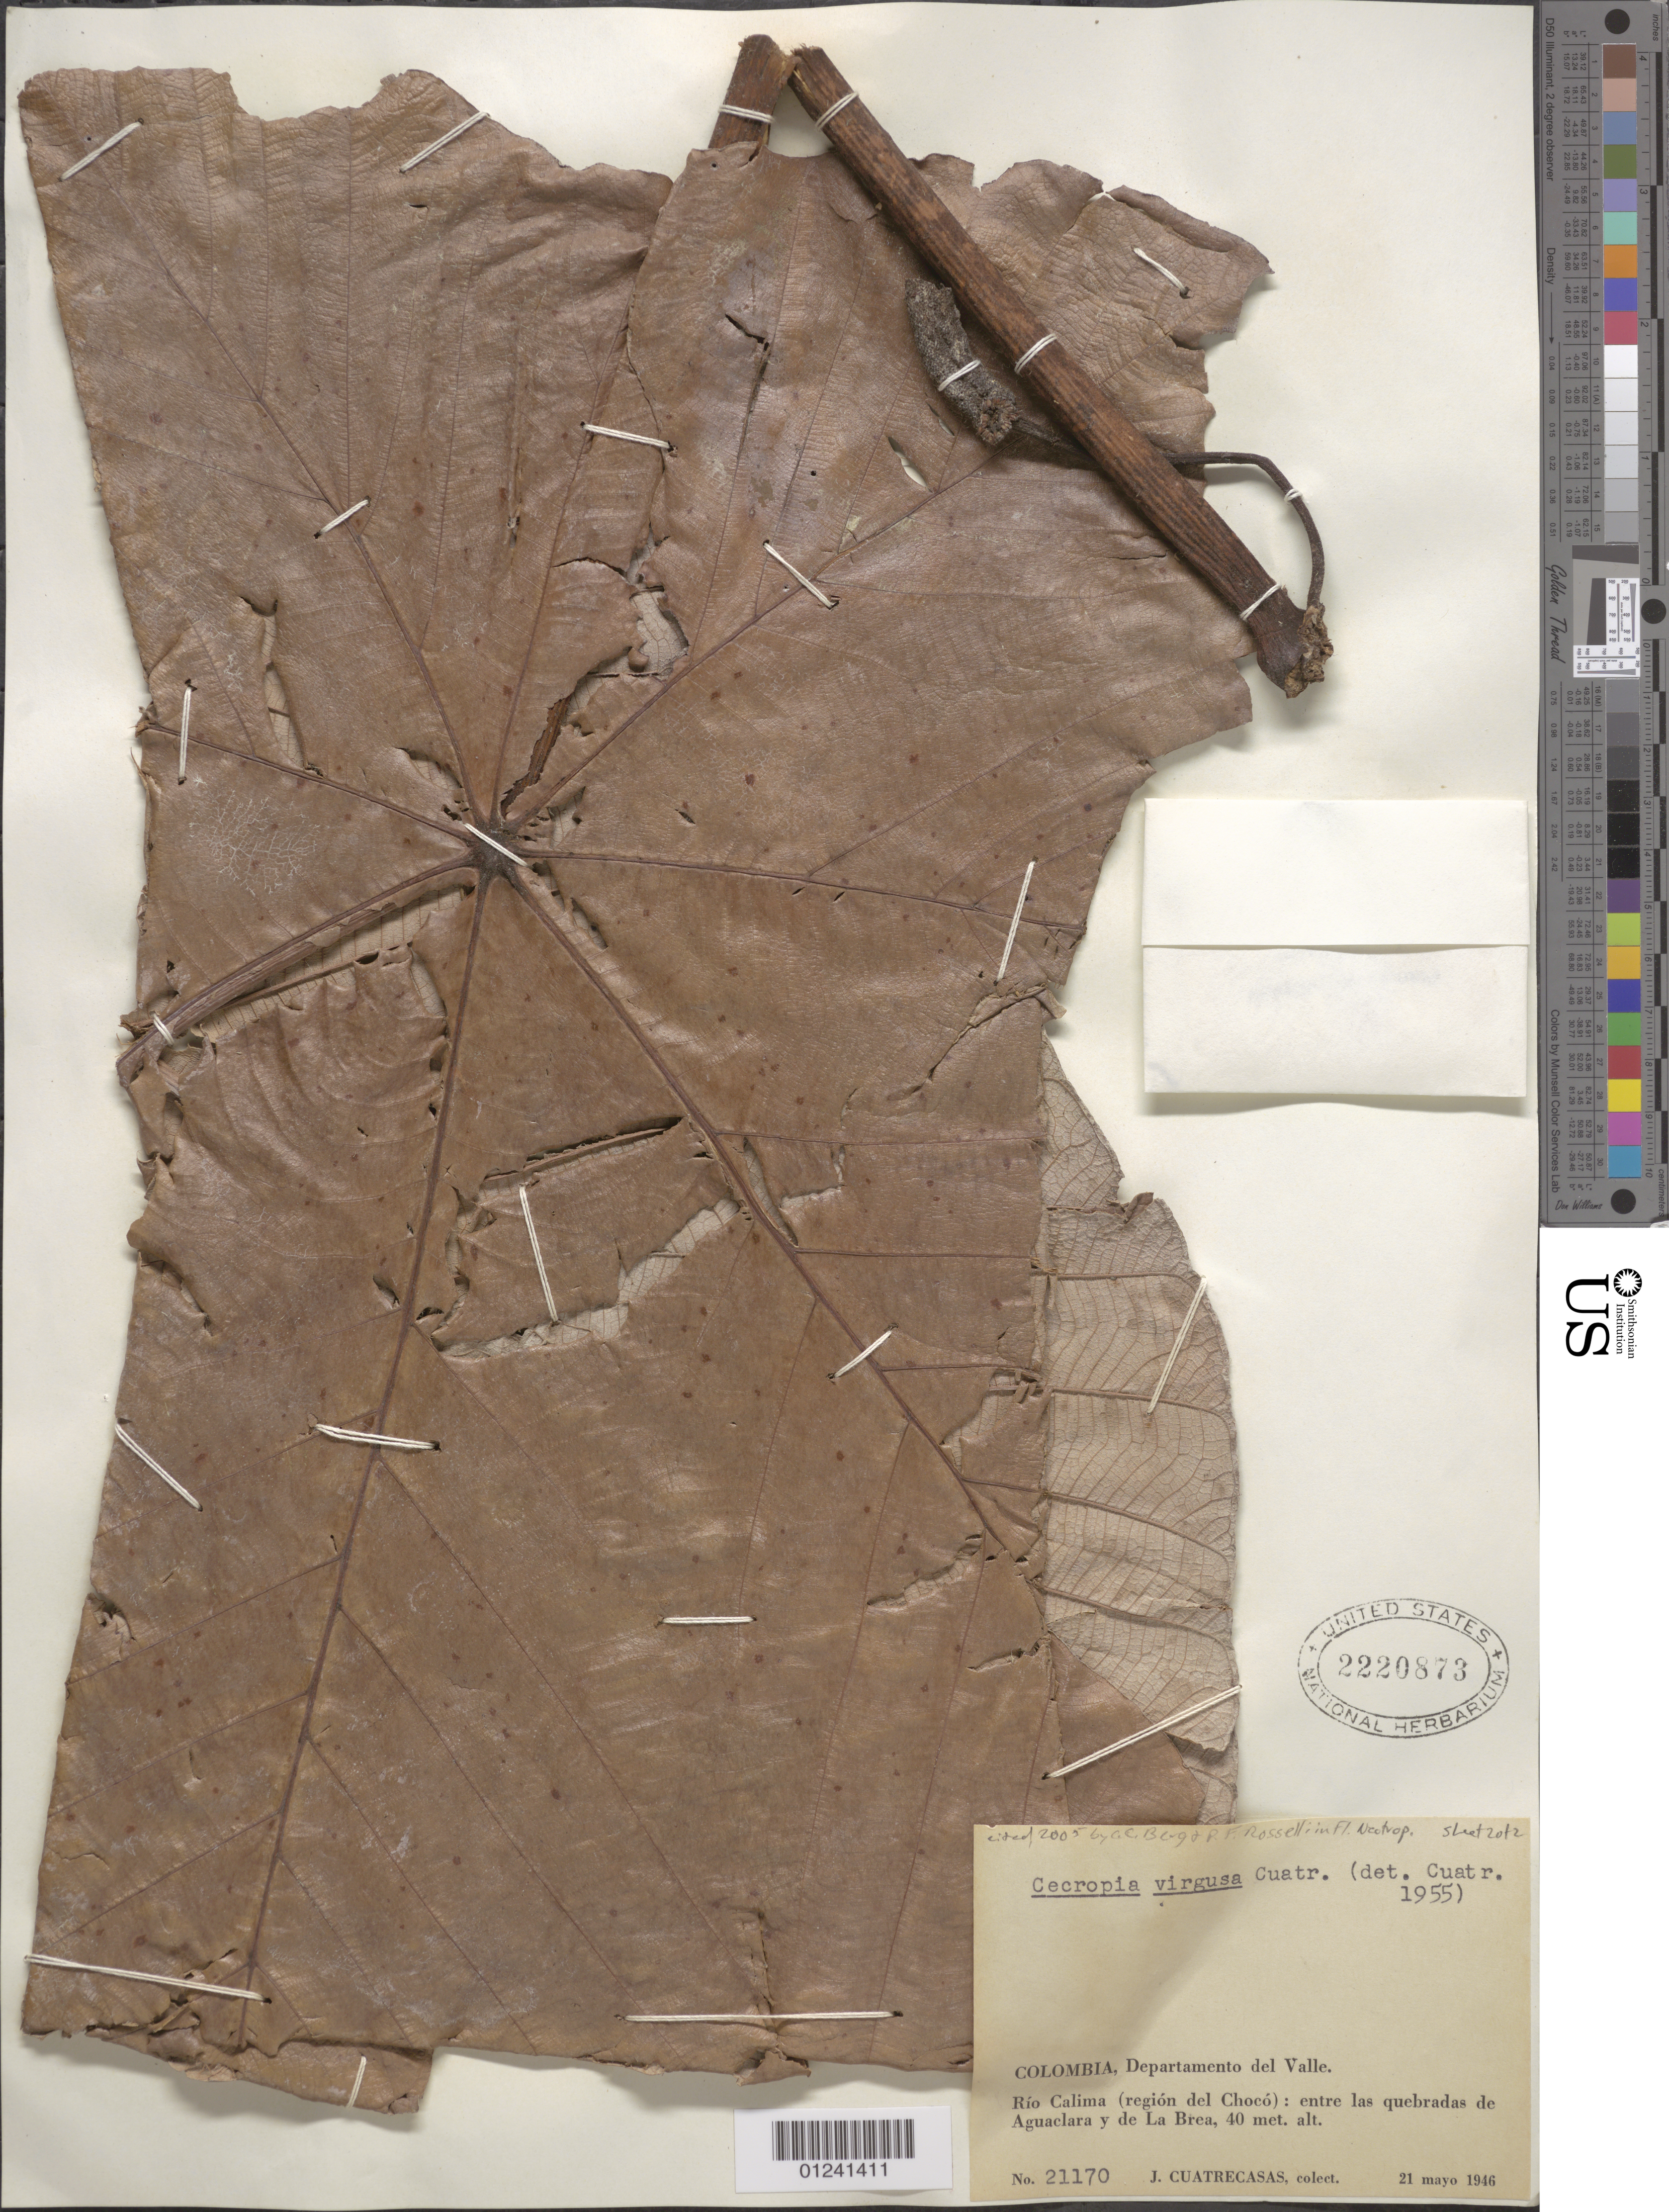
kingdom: Plantae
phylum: Tracheophyta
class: Magnoliopsida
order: Rosales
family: Urticaceae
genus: Cecropia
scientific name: Cecropia virgusa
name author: Cuatrec.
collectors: J. Cuatrecasas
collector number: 21170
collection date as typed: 21 May 1946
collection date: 1946-05-21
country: Colombia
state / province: Valle del Cauca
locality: Rio Calima (region del Choco): entre las quebradas de Aquaclara y de La Brea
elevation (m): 40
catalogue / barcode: US 2220873